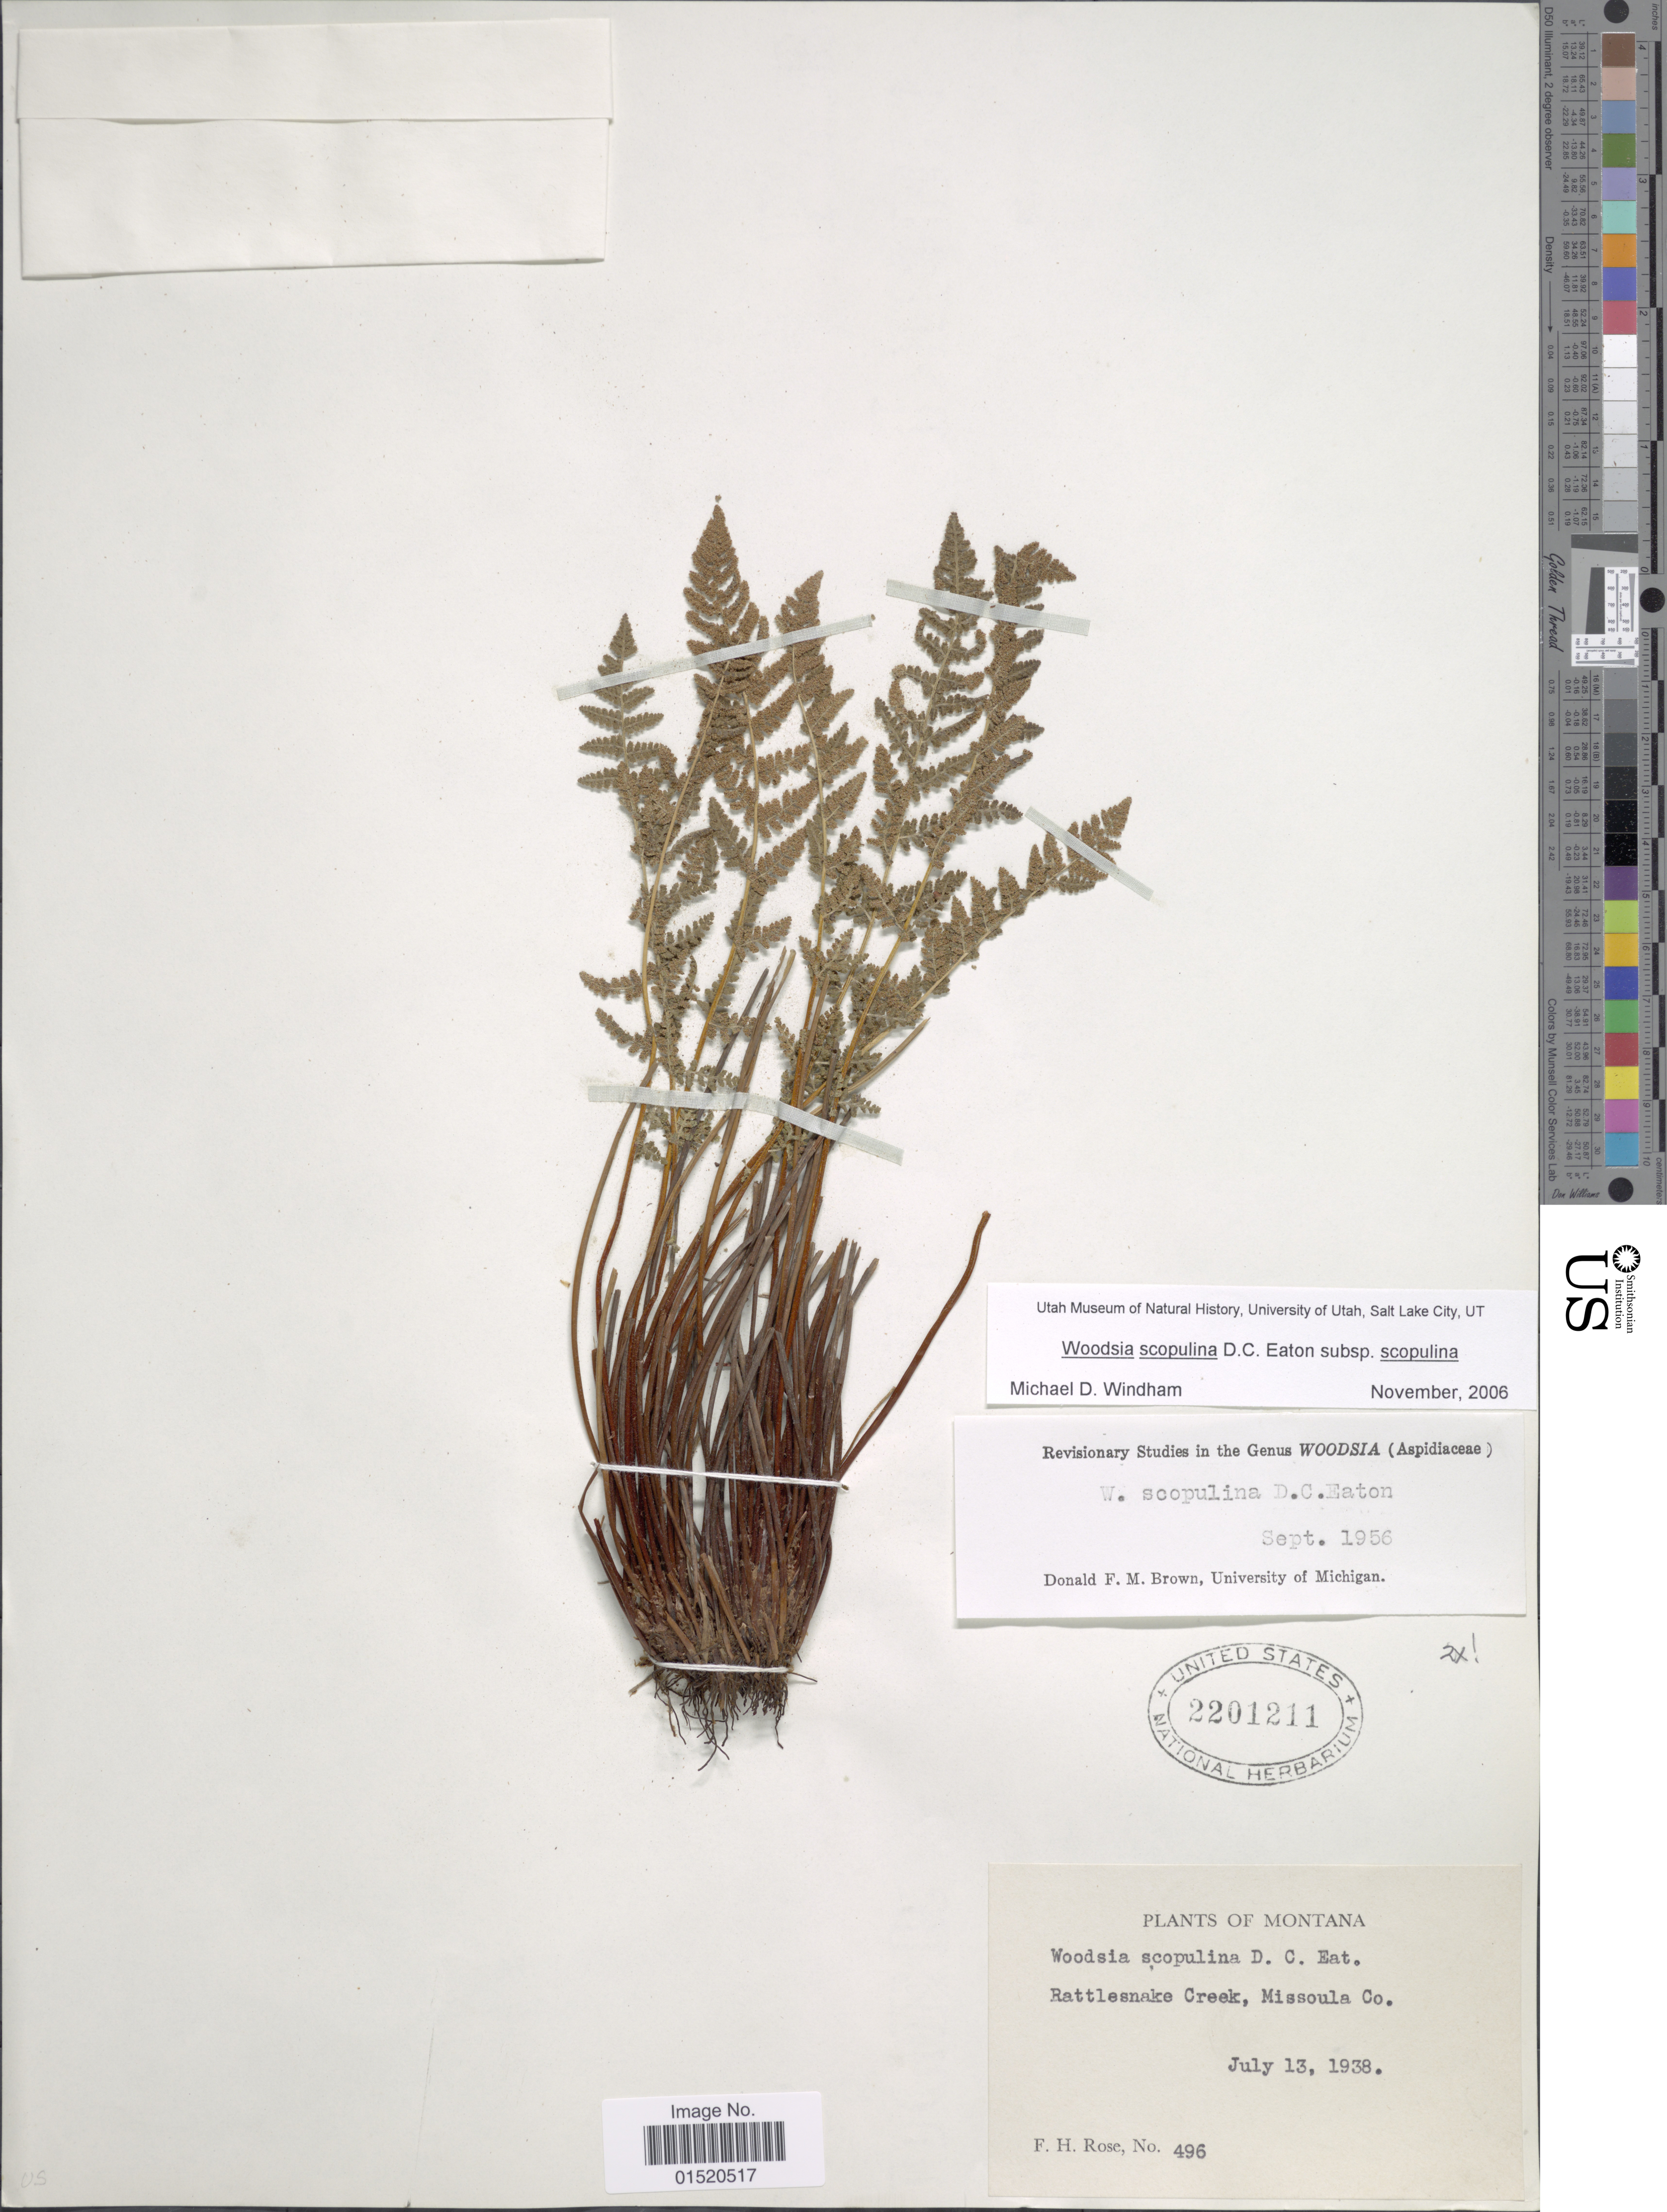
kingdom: Plantae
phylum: Tracheophyta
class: Polypodiopsida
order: Polypodiales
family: Woodsiaceae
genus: Woodsia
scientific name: Woodsia scopulina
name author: D.C. Eaton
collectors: F. H. Rose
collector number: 496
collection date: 1938-07-13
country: United States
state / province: Montana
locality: Rattlesnake Creek, Missoula Co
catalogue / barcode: US 2201211